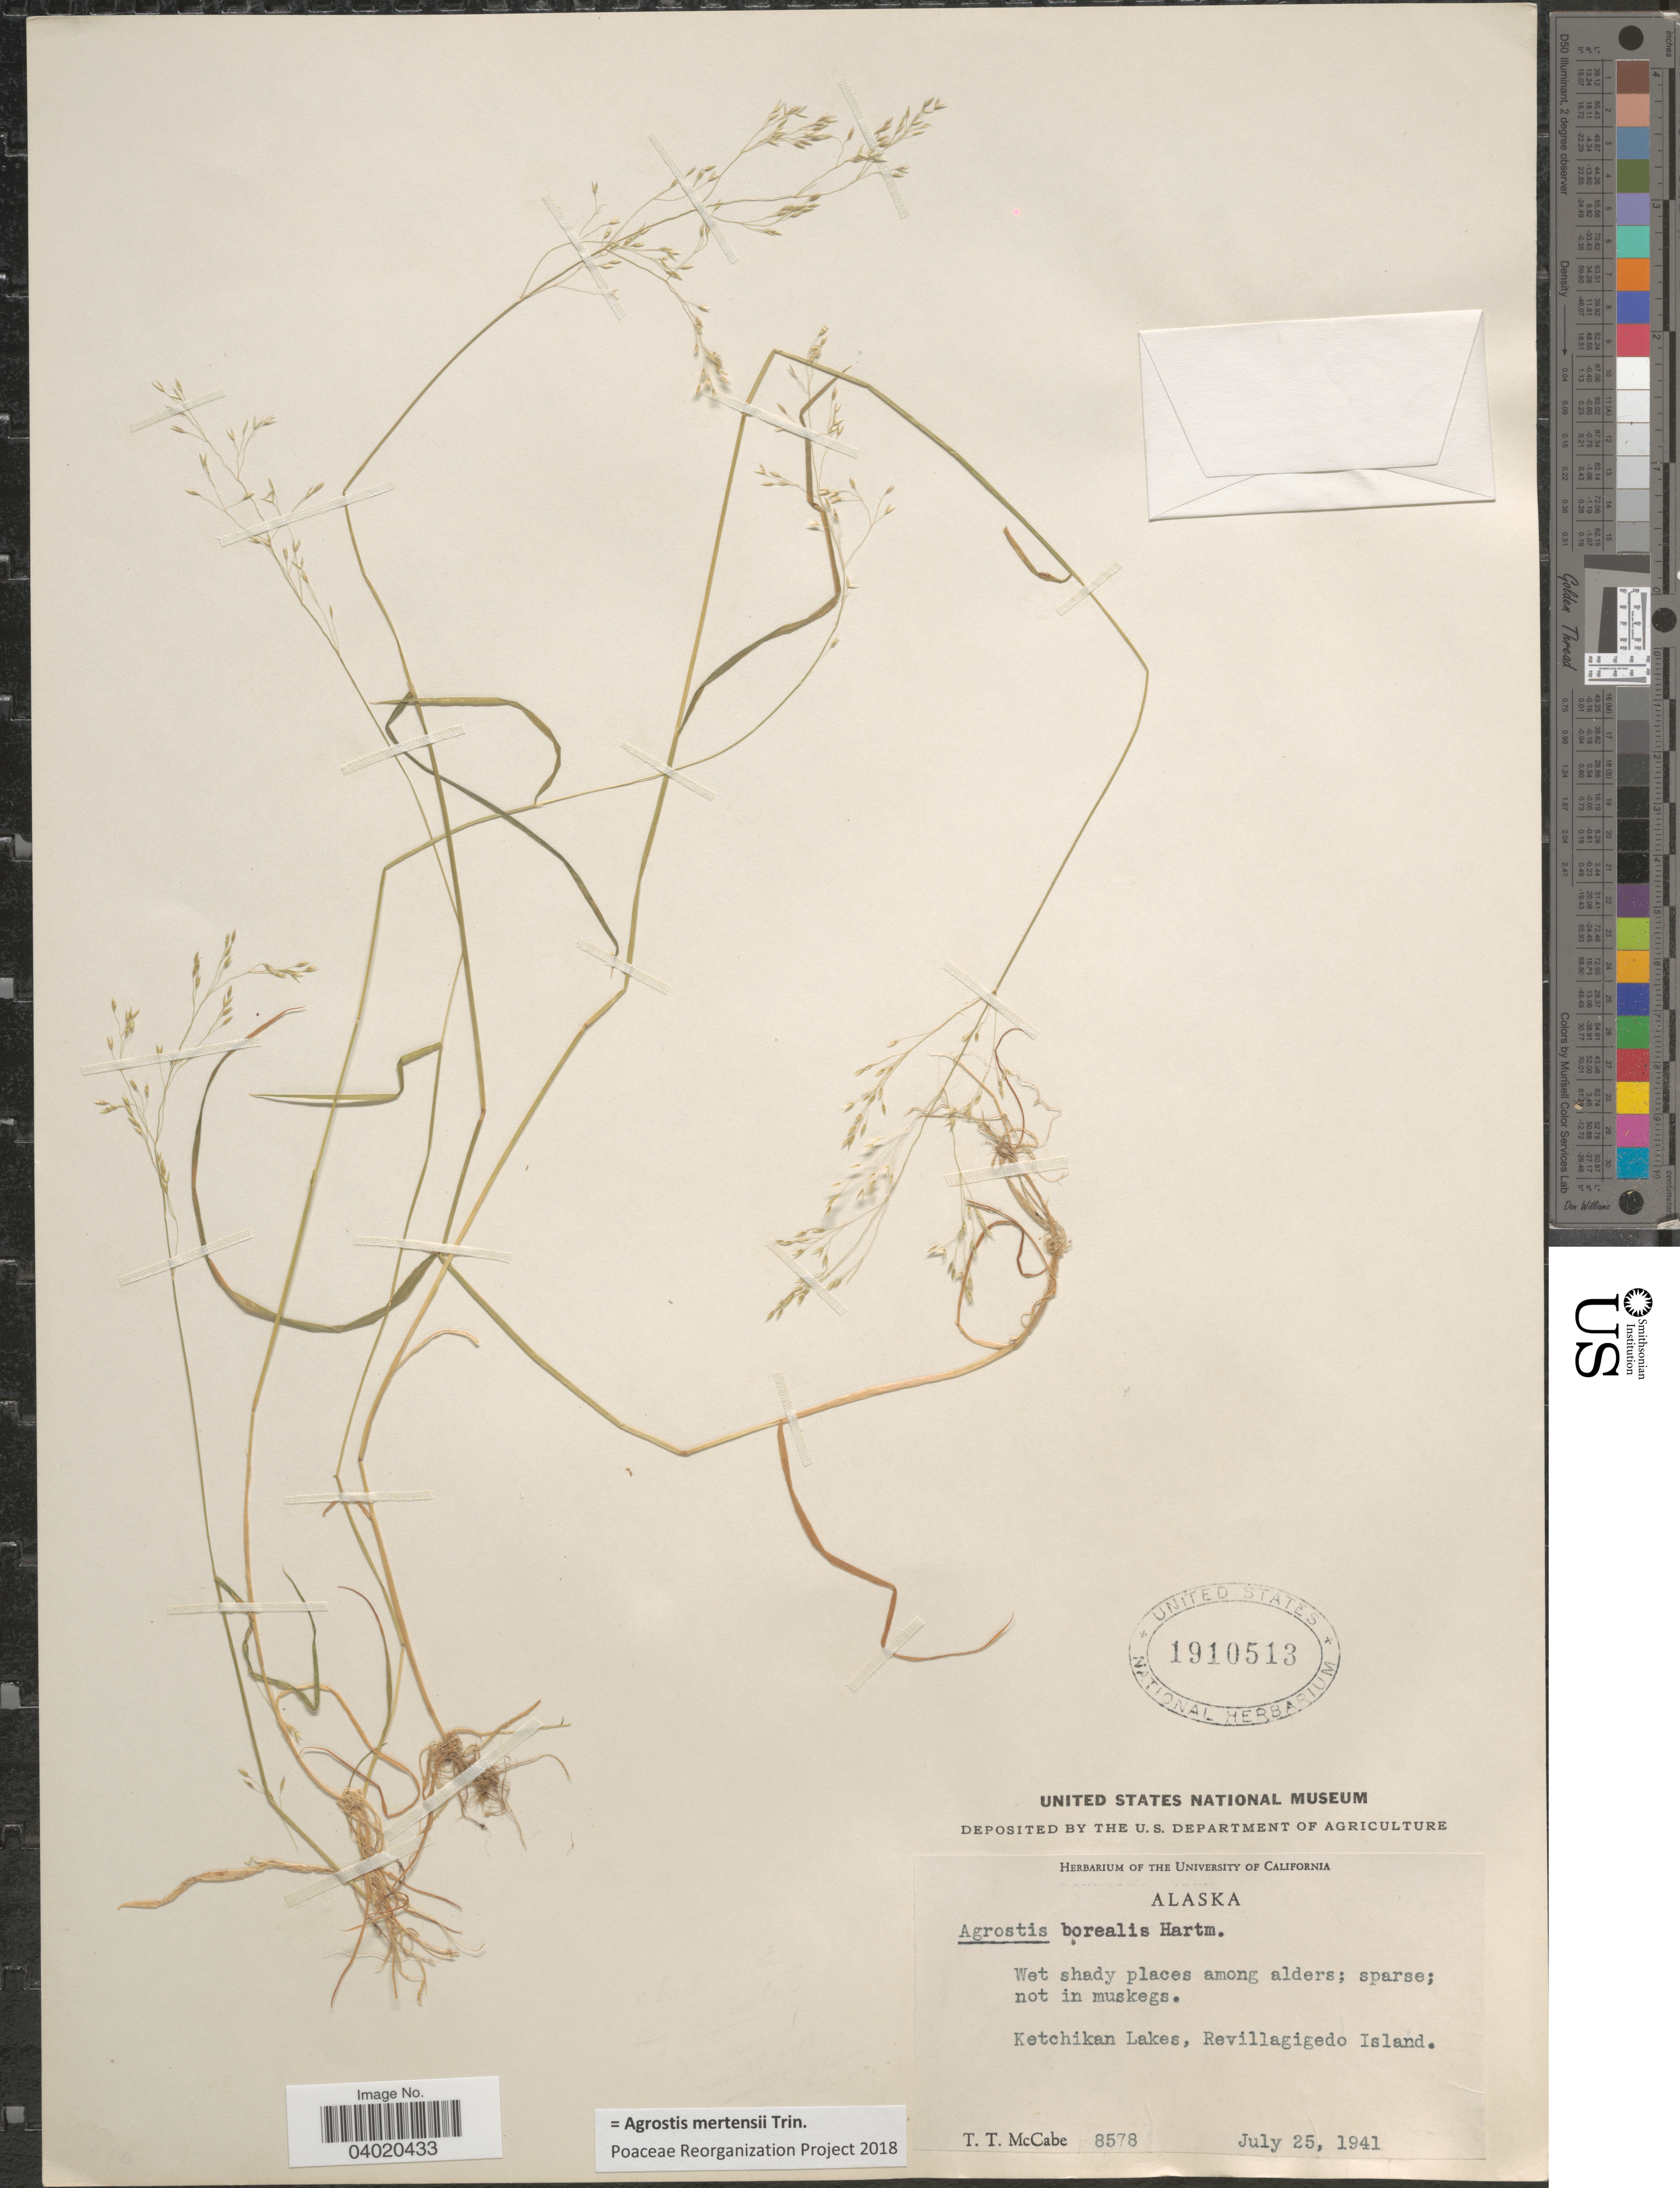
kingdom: Plantae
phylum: Tracheophyta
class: Liliopsida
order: Poales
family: Poaceae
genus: Agrostis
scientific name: Agrostis mertensii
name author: Trin.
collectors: T. McCabe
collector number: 8578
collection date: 1941-07-25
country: United States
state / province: Alaska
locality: Ketchikan Lakes, Revillagigedo Island.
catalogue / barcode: US 1910513